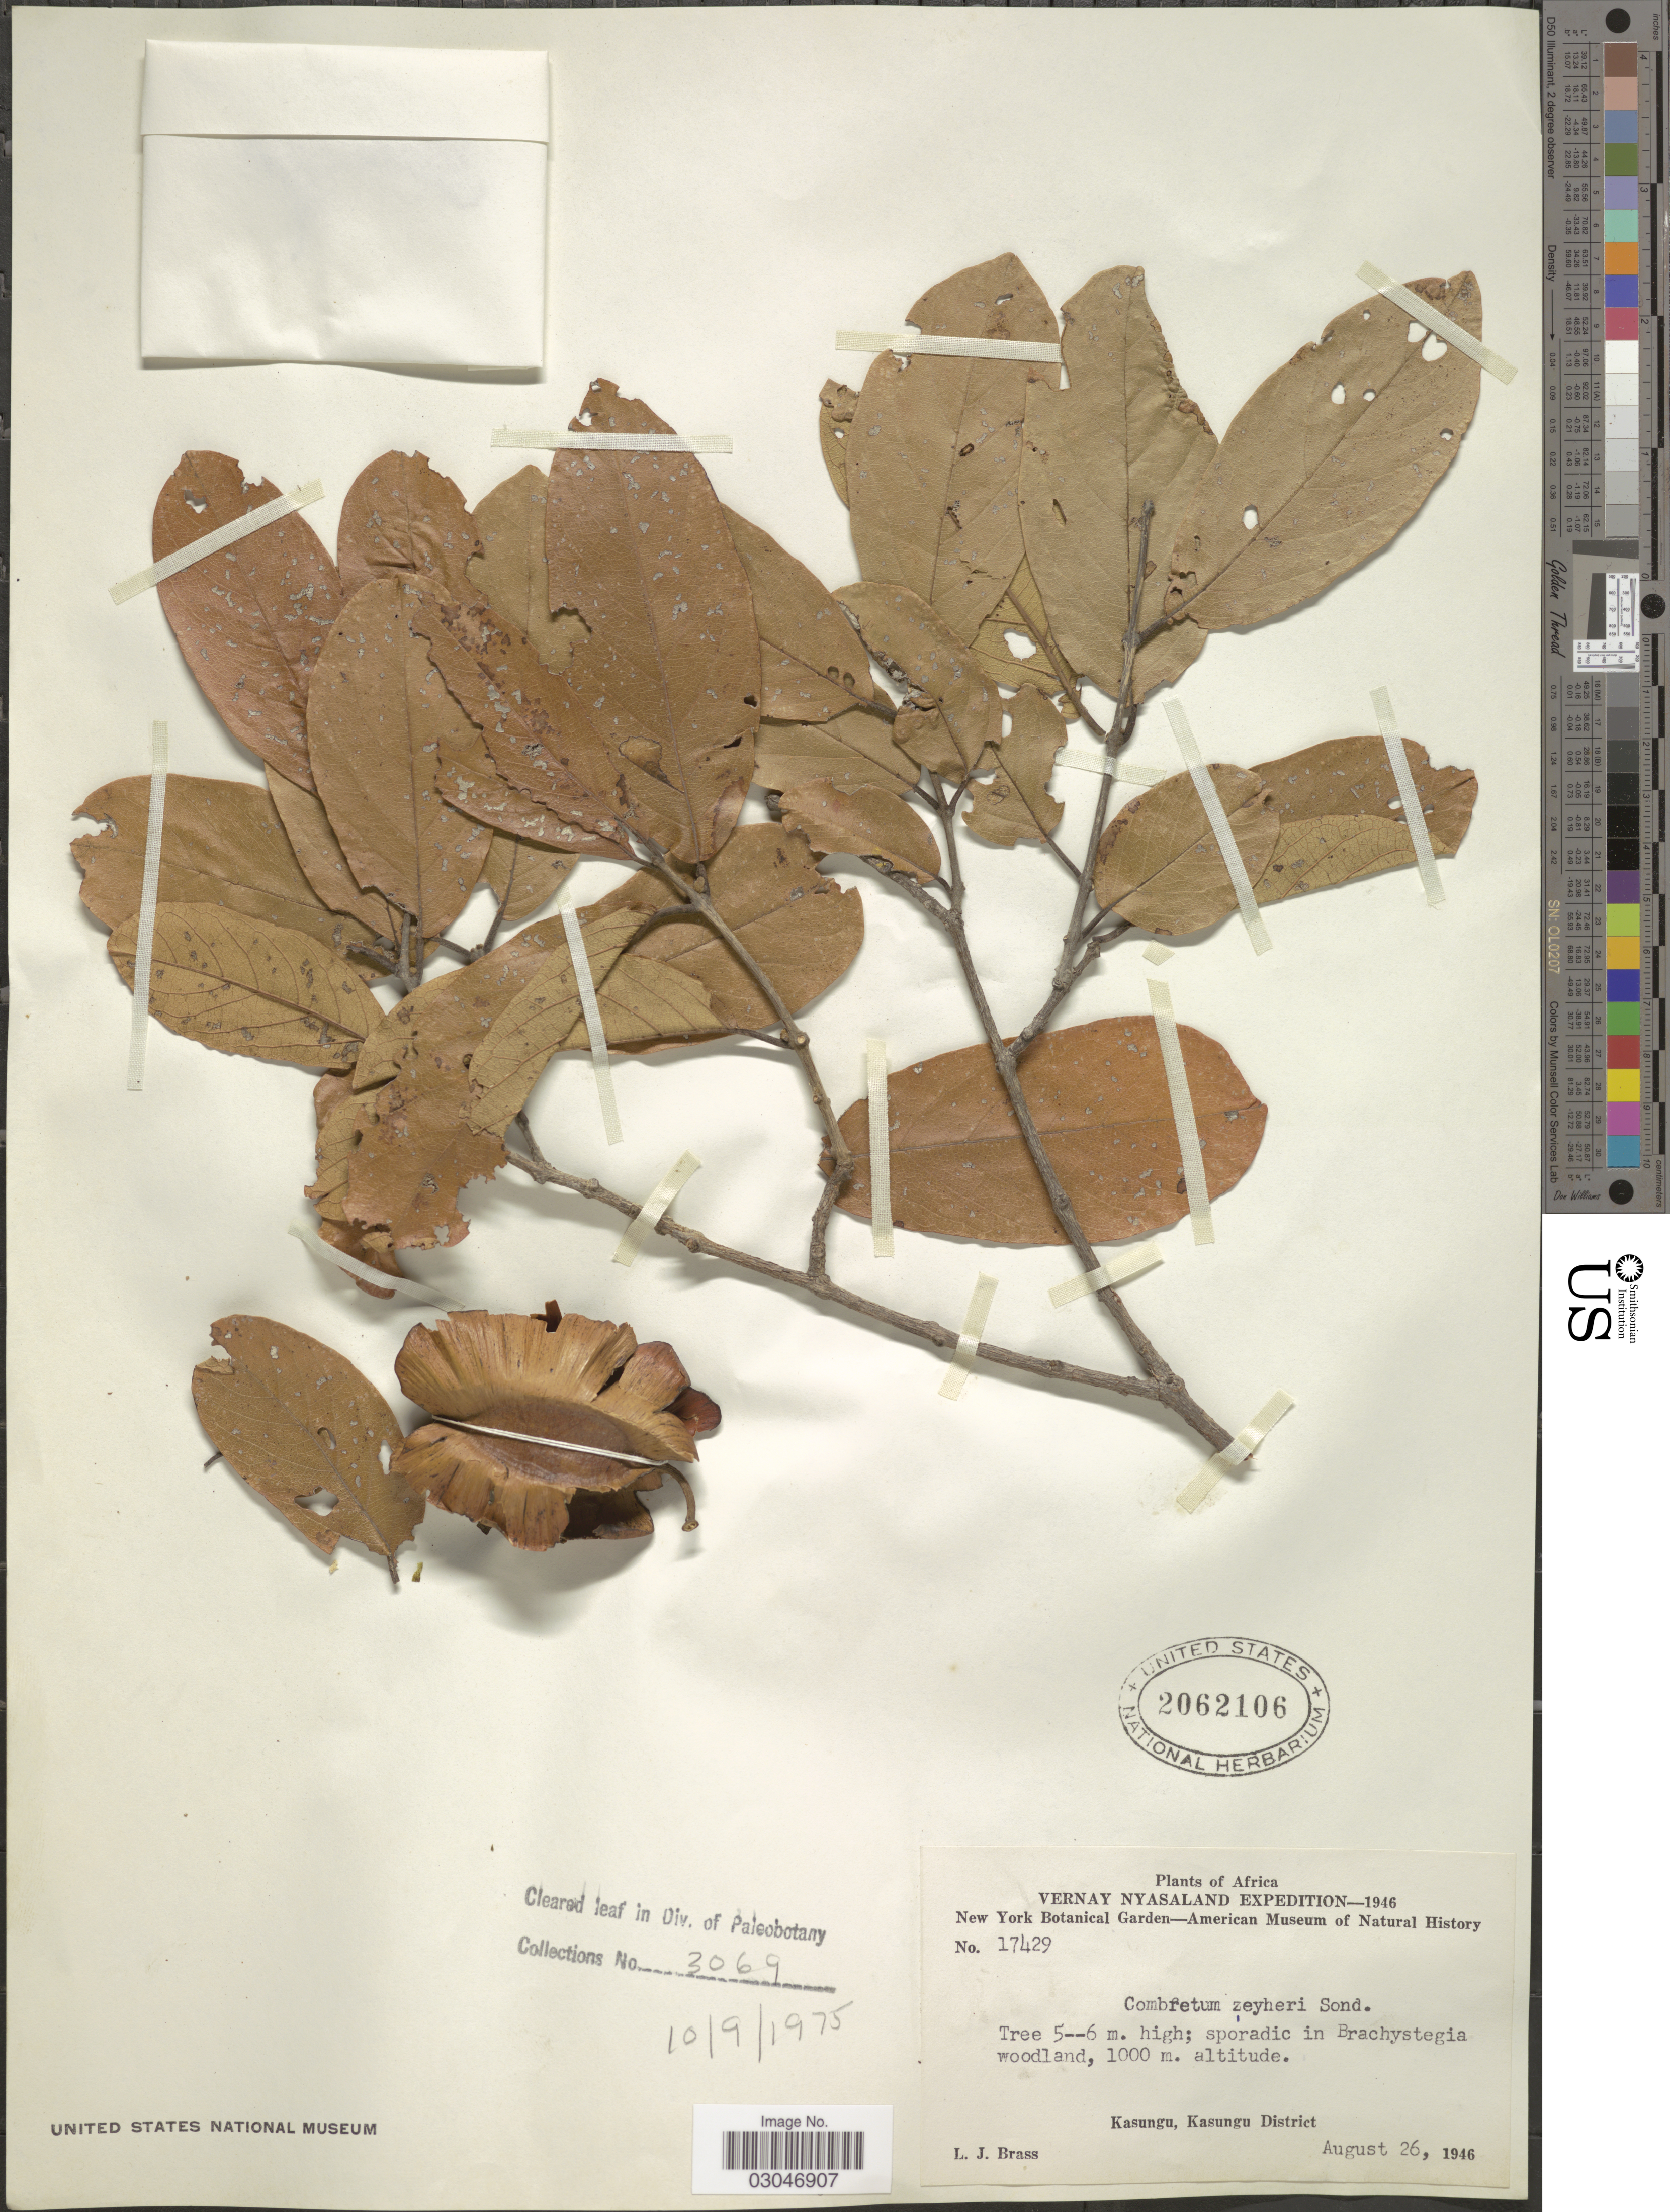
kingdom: Plantae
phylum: Tracheophyta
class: Magnoliopsida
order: Myrtales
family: Combretaceae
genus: Combretum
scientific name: Combretum zeyheri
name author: Sond.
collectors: L. J. Brass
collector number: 17429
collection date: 1946-08-26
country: Malawi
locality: Vernay Nyasaland. Kasungu, Kasungu District.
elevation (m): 1000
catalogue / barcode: US 2062106